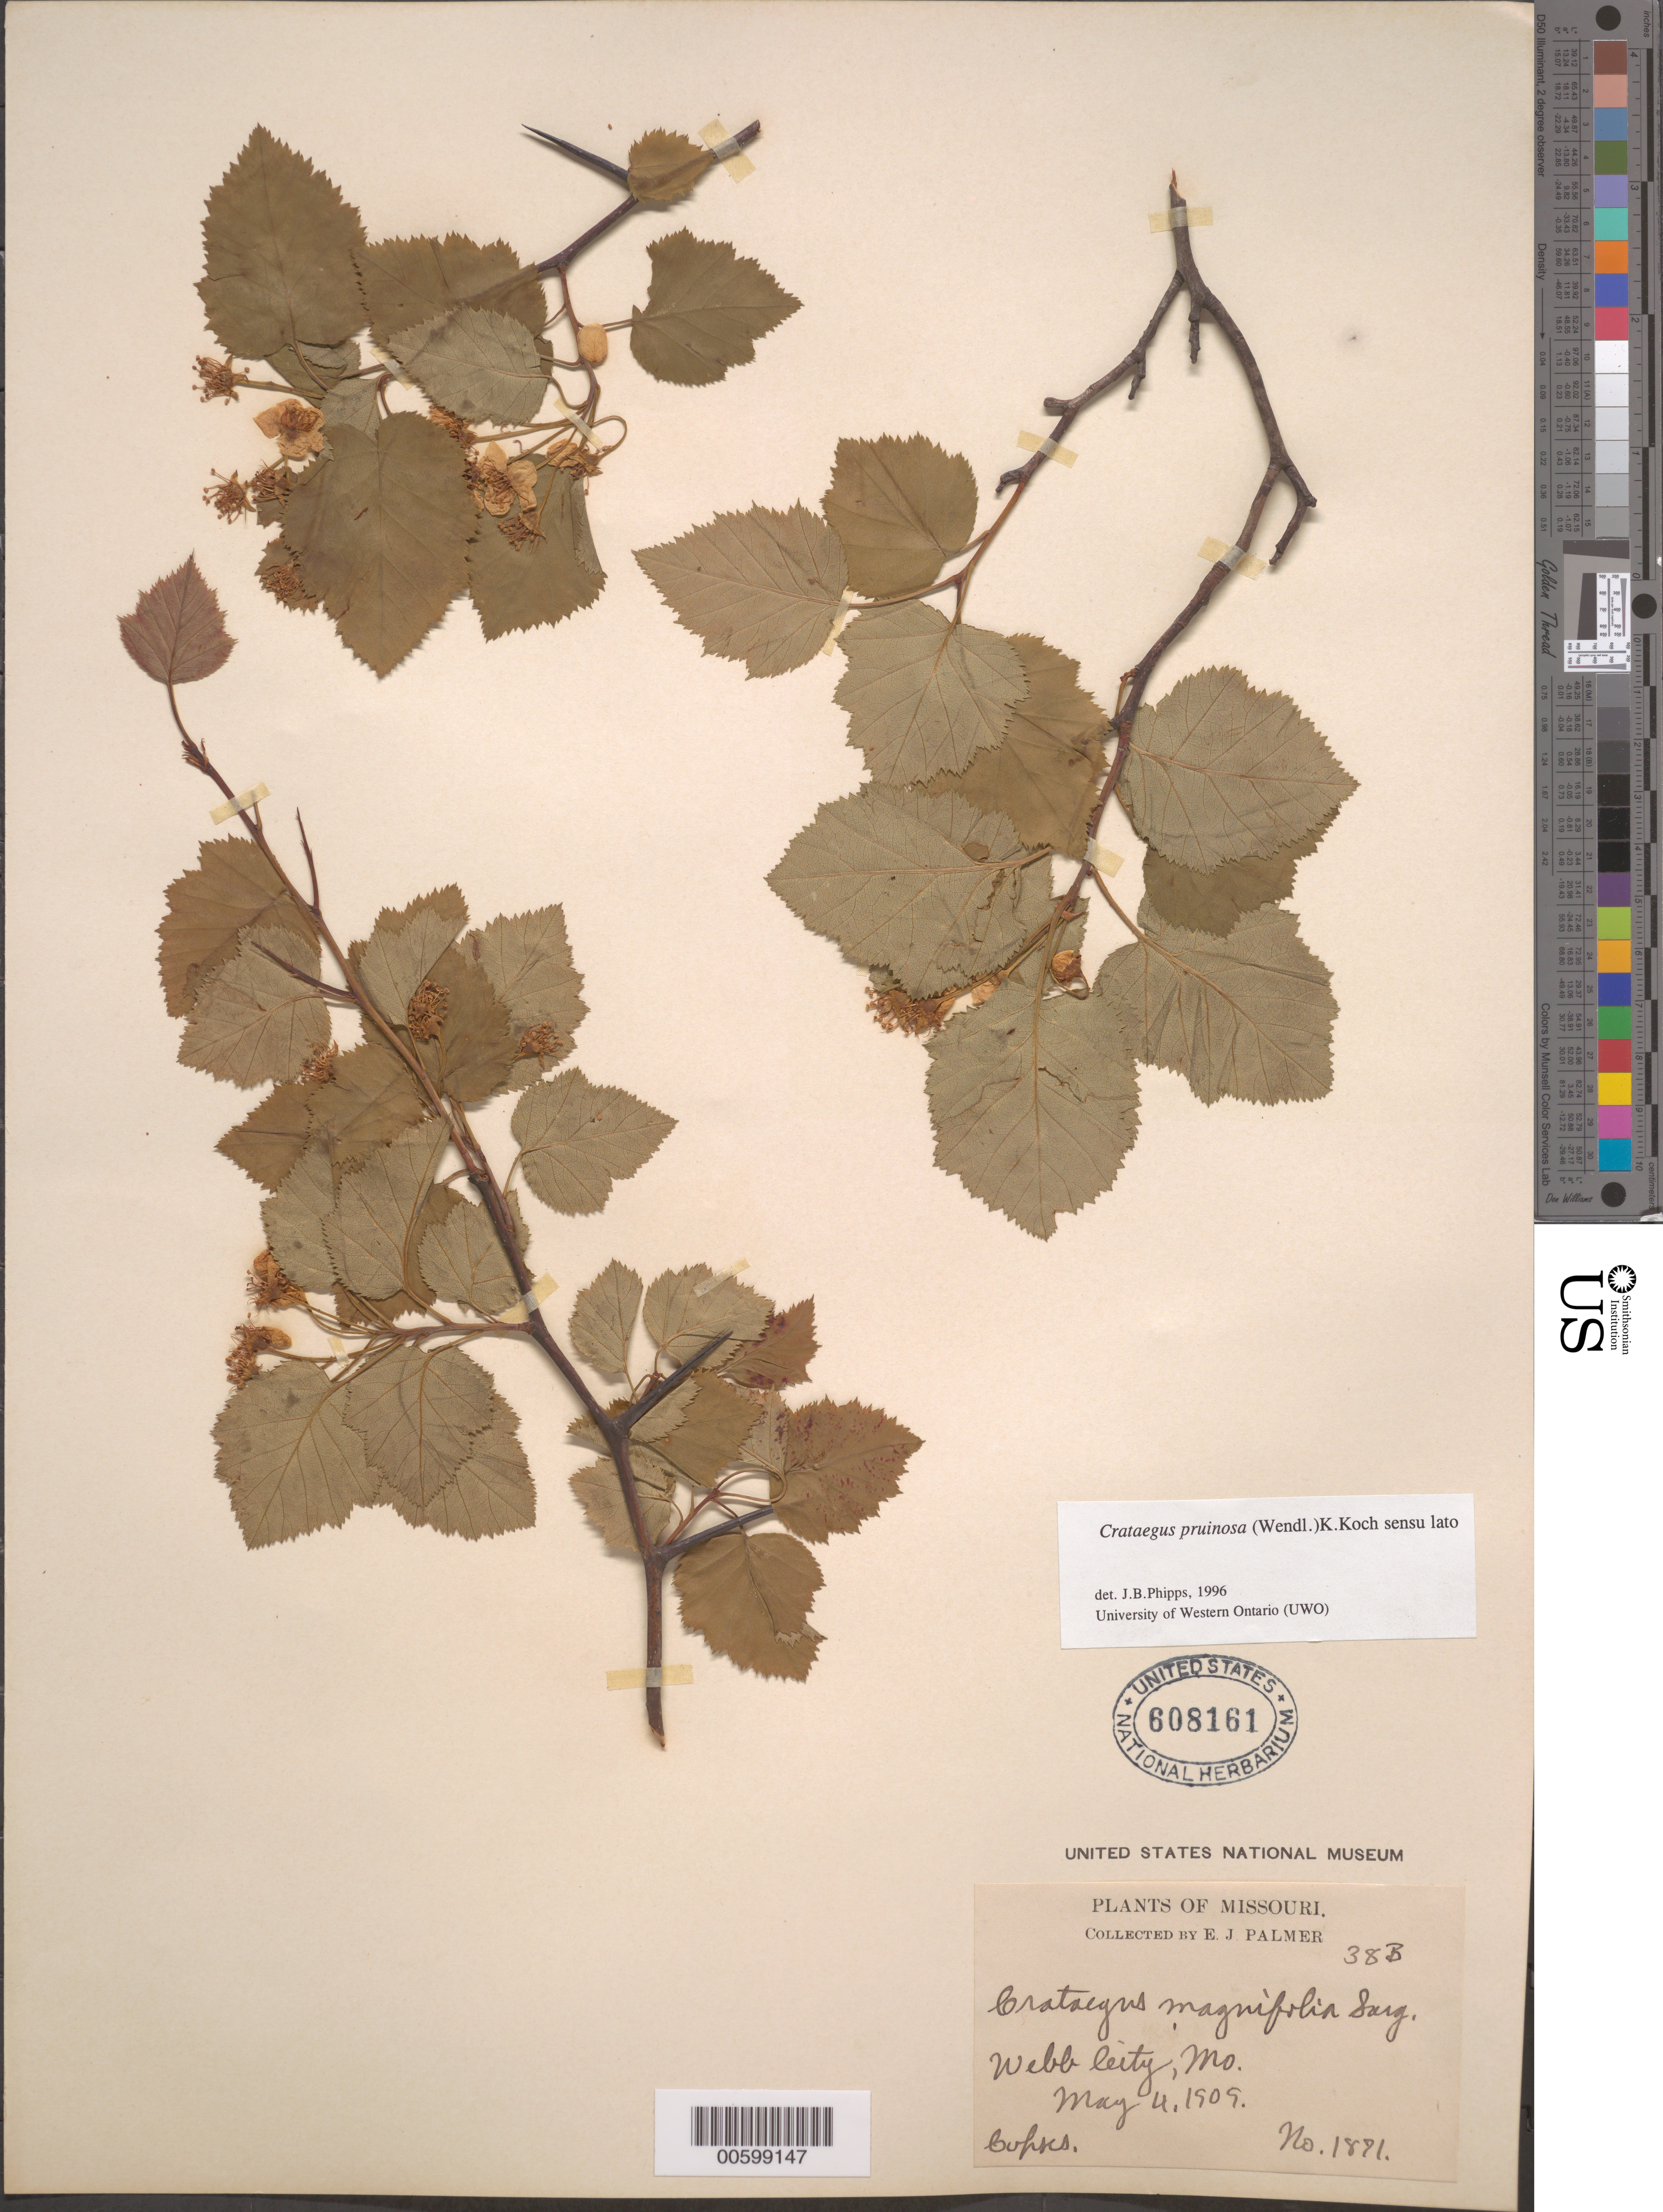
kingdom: Plantae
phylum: Tracheophyta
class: Magnoliopsida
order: Rosales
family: Rosaceae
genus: Crataegus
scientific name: Crataegus pruinosa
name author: (H.L. Wendl.) K. Koch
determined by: Phipps, James B., (UWO), University of Western Ontario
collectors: E. J. Palmer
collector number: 1871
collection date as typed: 04 May 1909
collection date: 1909-05-04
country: United States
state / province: Missouri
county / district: Jasper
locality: Webb City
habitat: Copses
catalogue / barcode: US 608161